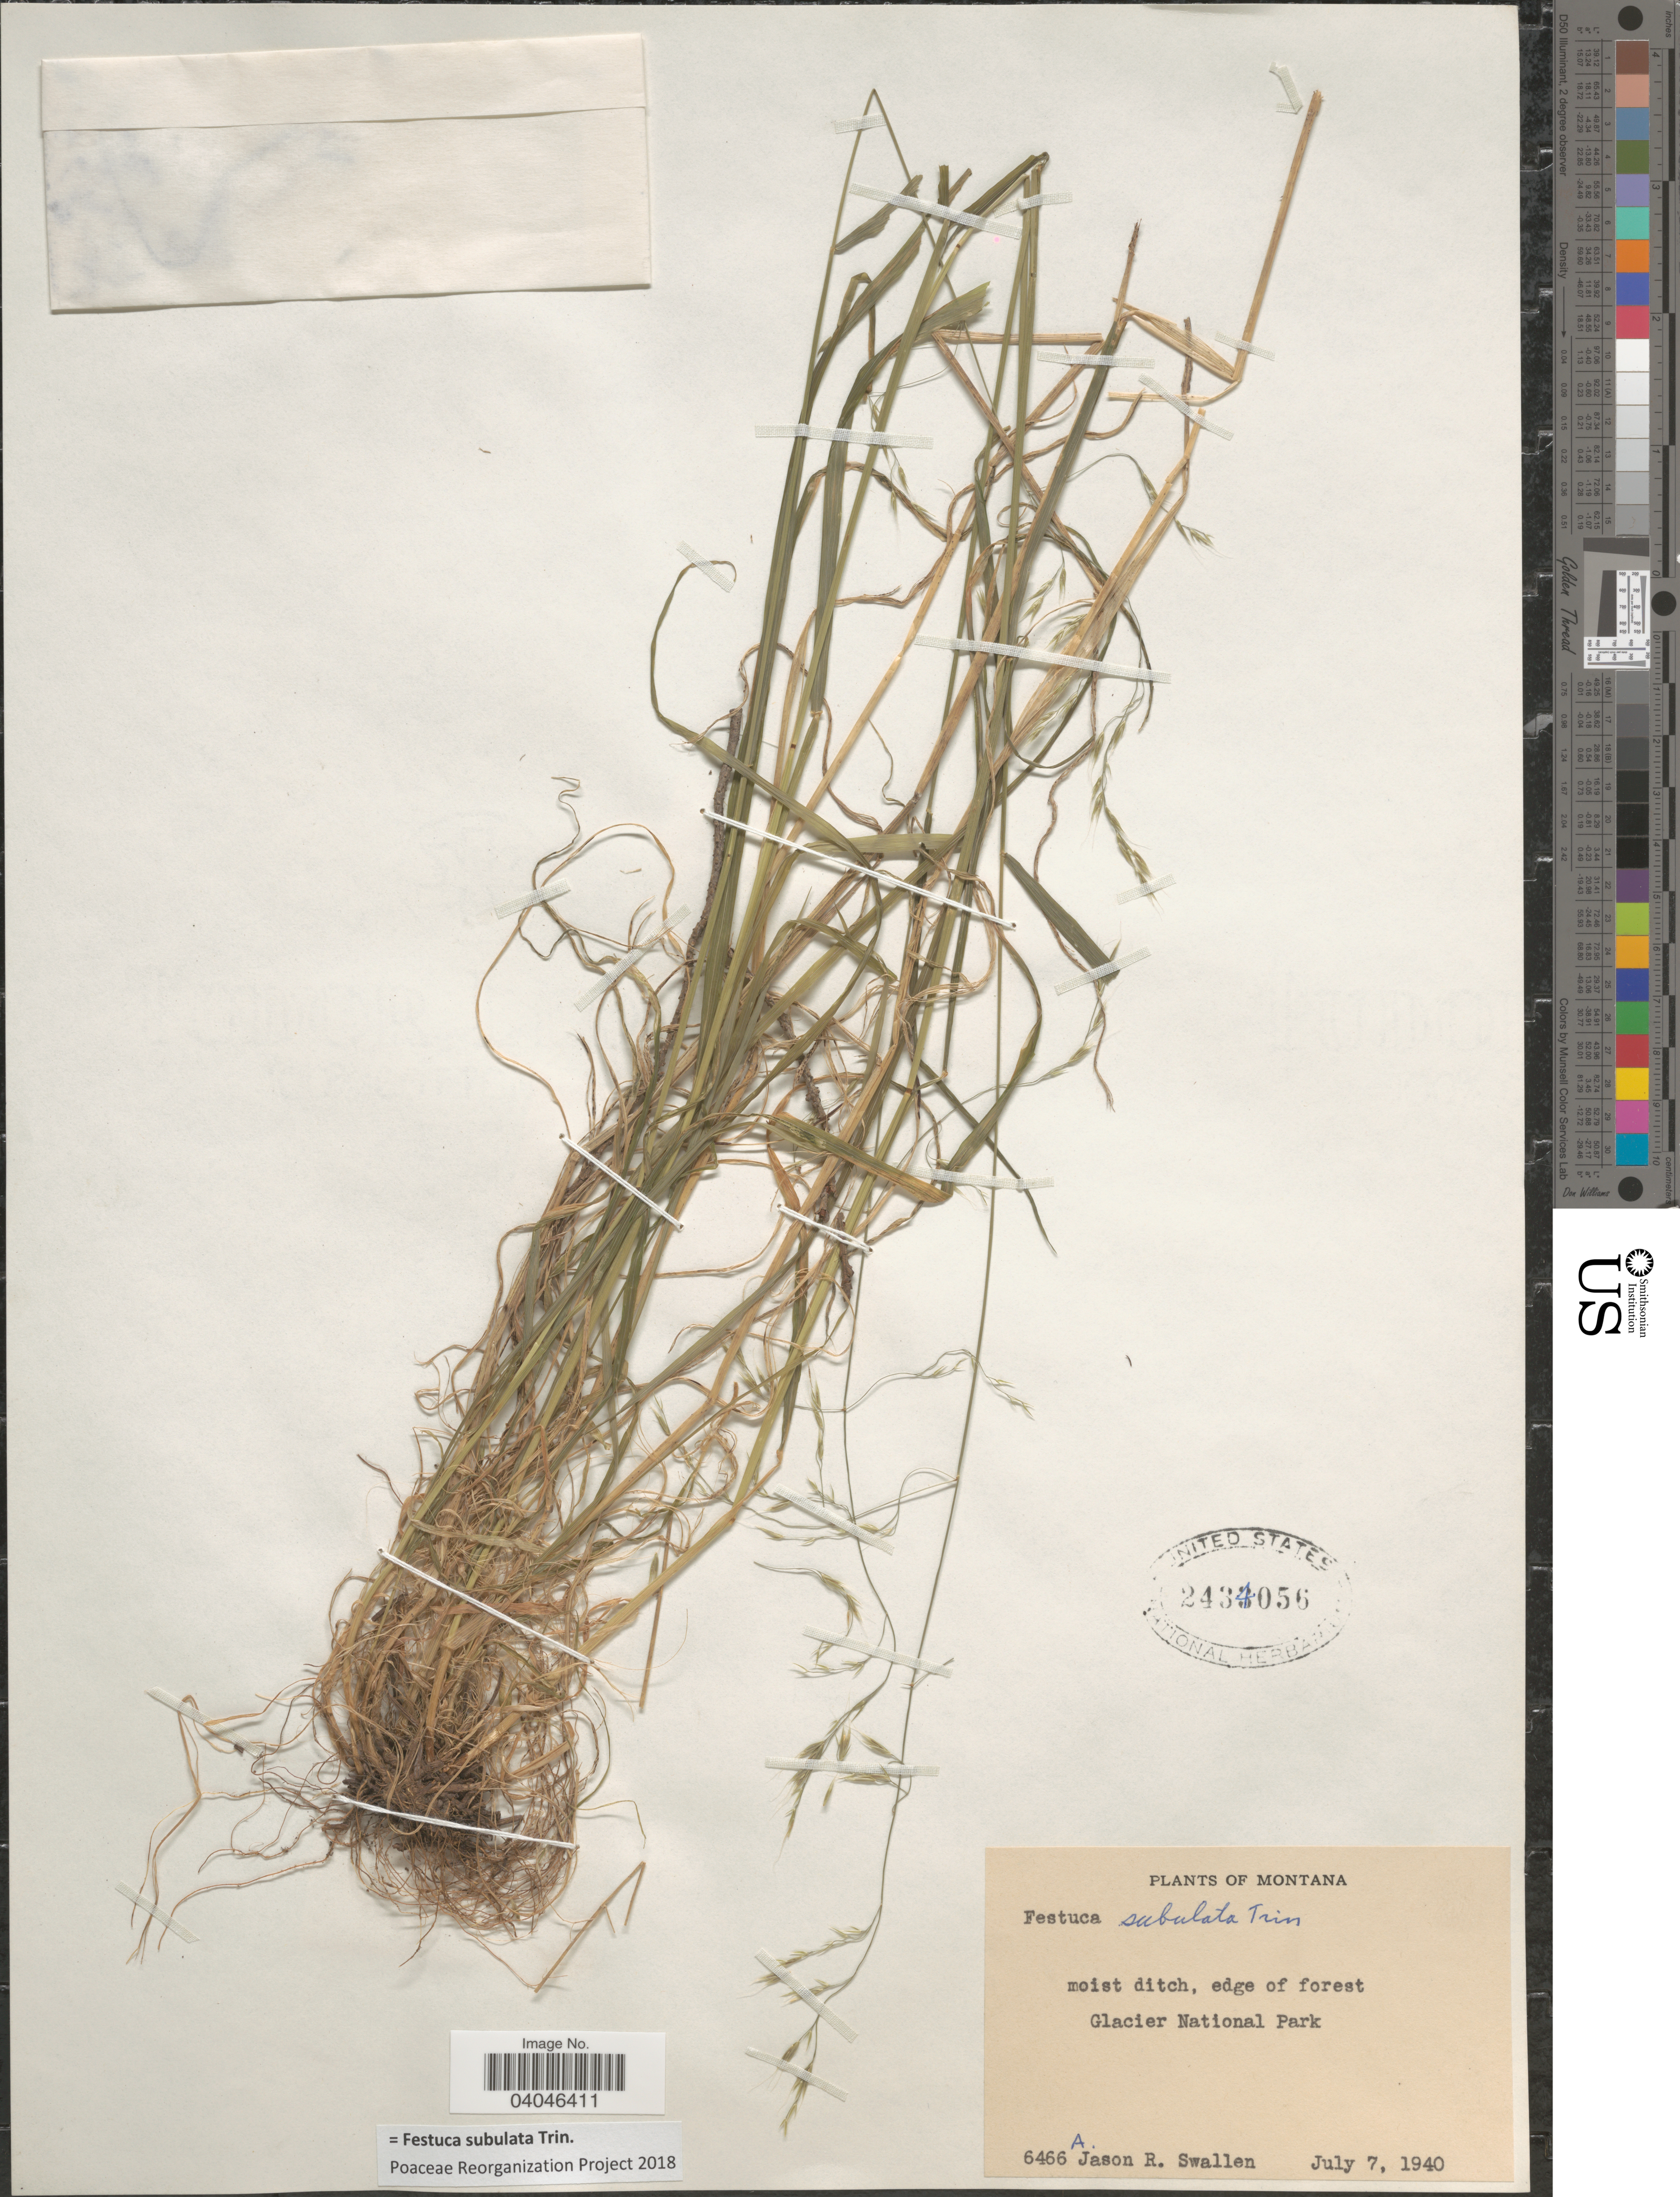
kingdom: Plantae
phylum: Tracheophyta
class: Liliopsida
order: Poales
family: Poaceae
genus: Festuca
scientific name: Festuca subulata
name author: Trin.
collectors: J. R. Swallen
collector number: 6466A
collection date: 1940-07-07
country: United States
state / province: Montana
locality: Glacier National Park.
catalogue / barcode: US 2434056